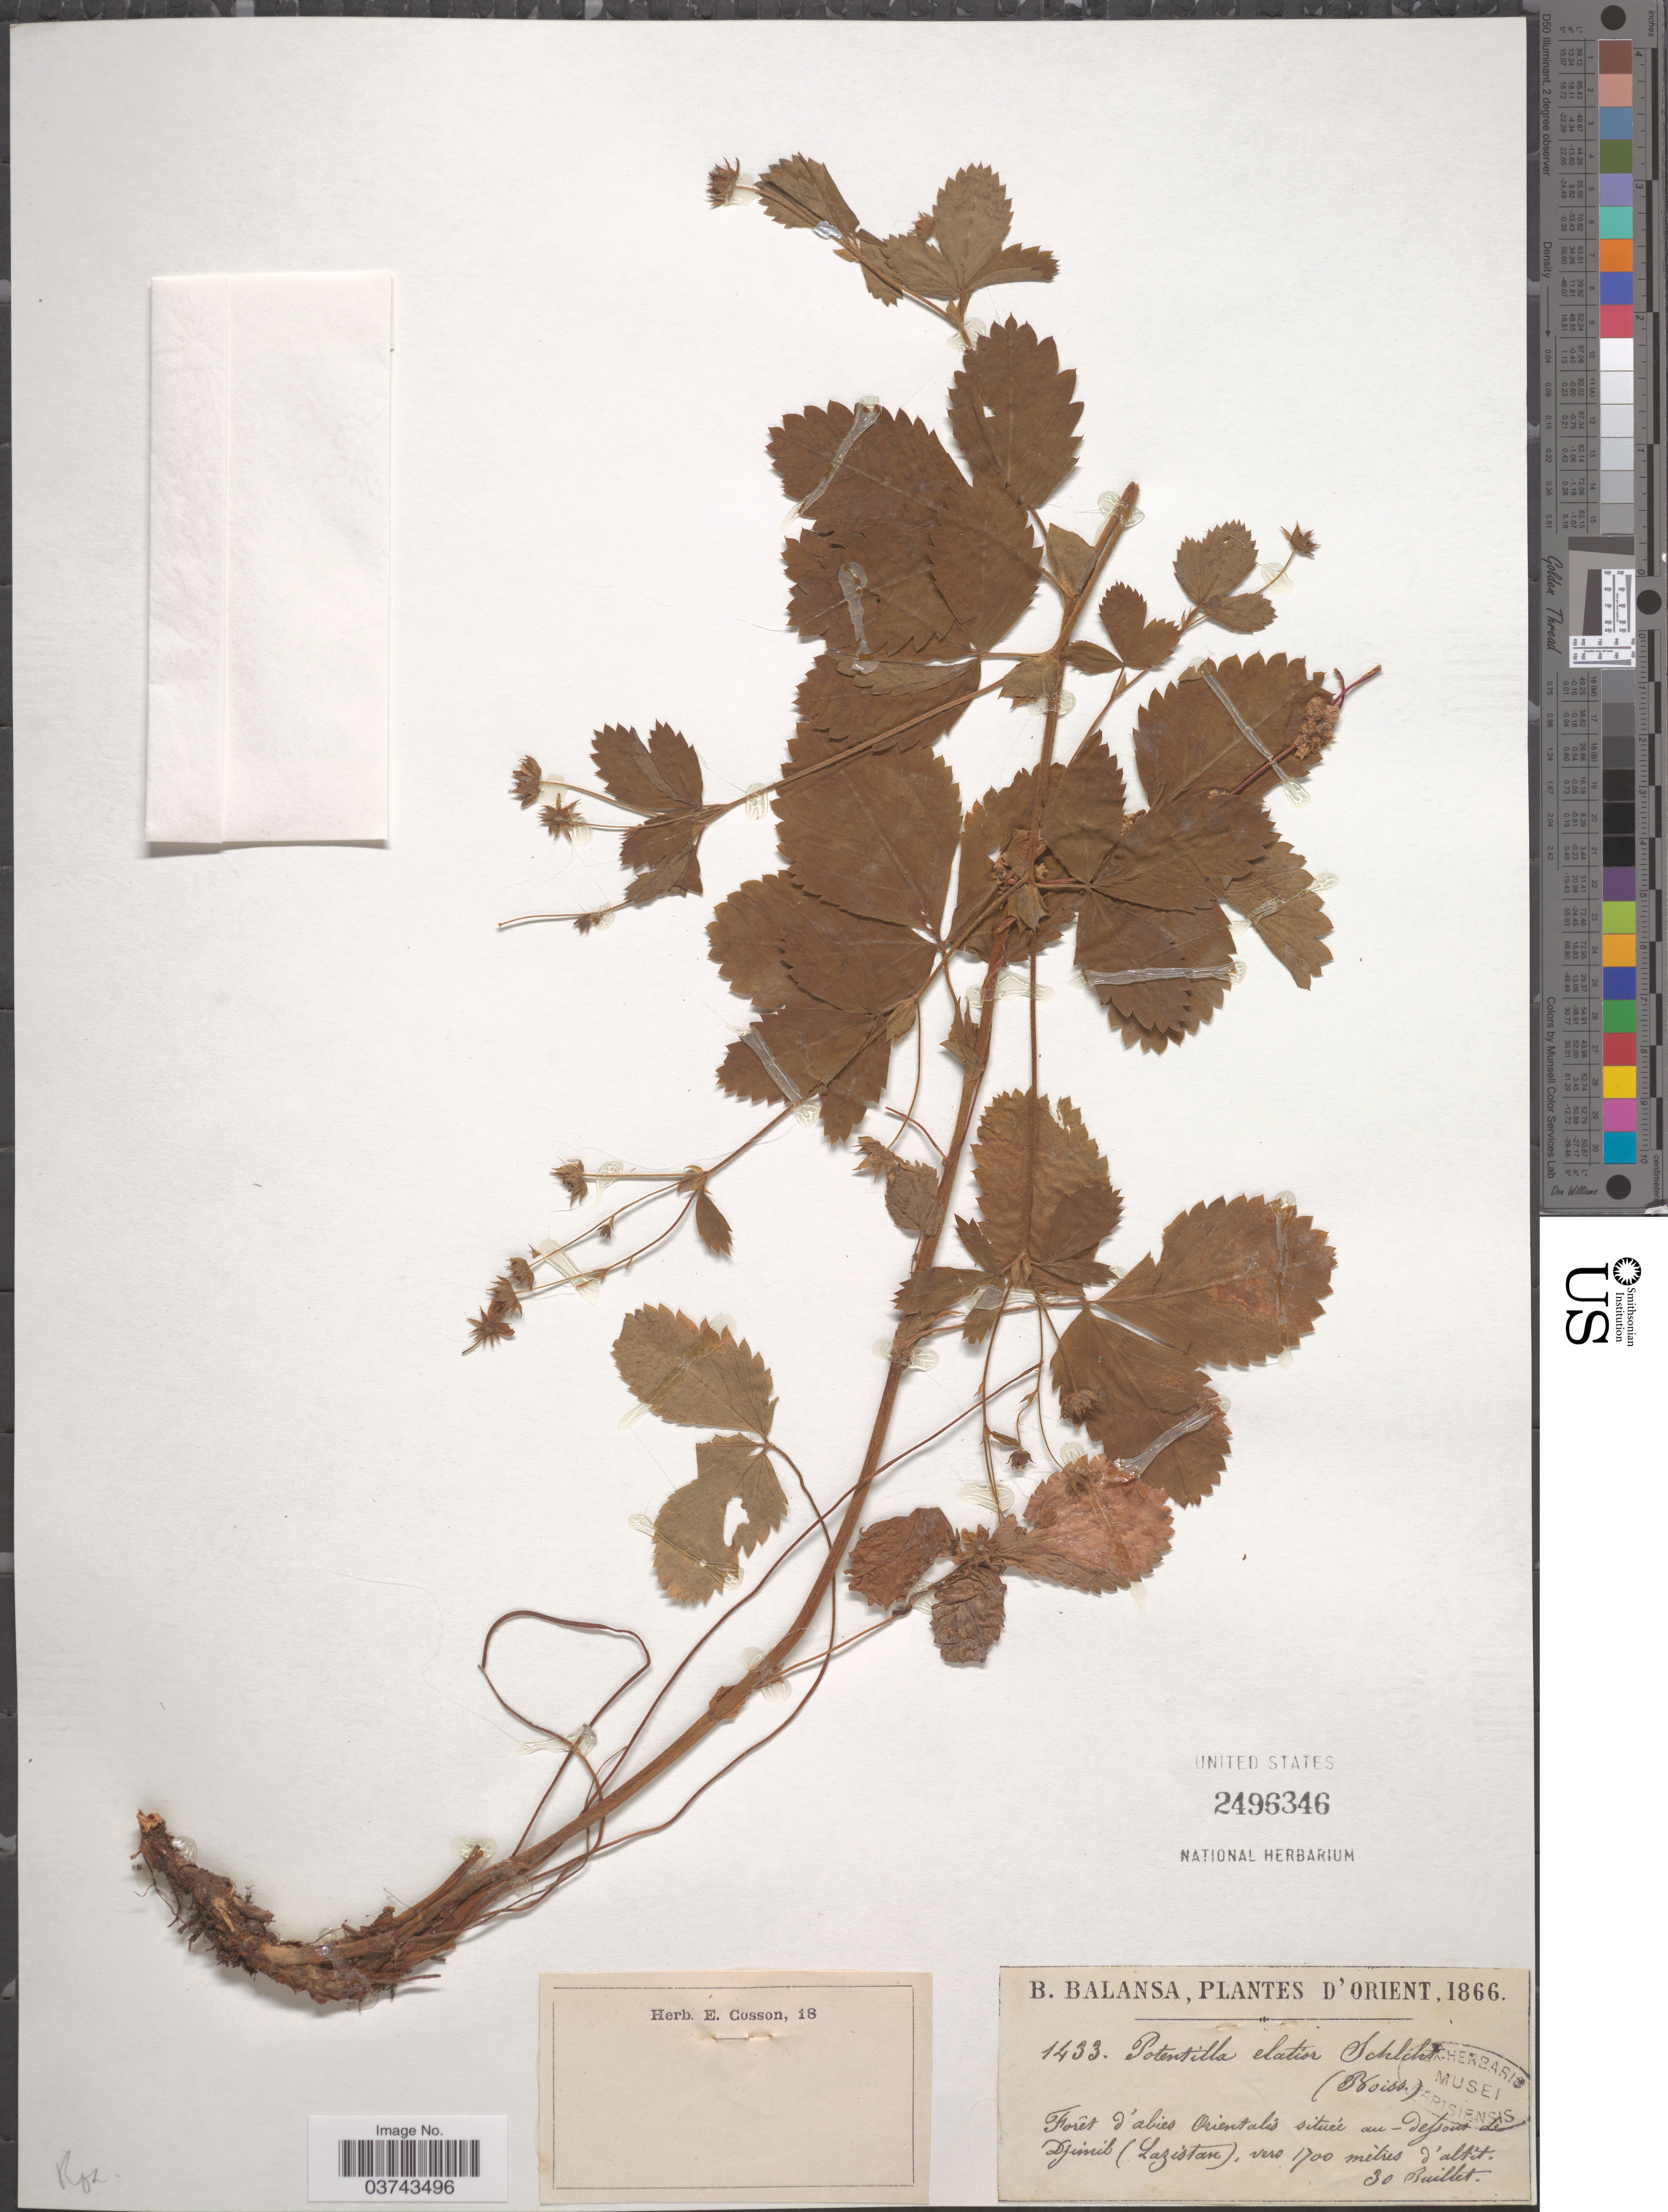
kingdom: Plantae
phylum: Tracheophyta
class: Magnoliopsida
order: Rosales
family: Rosaceae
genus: Potentilla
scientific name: Potentilla elatior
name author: D.F.K. Schltdl.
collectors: B. Balansa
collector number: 1433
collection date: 1866-07-30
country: Turkey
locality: Orient. Forêt d'abies Orientalis située au-dessous de Djimil (Lazistan).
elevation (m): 1700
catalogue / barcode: US 2496346